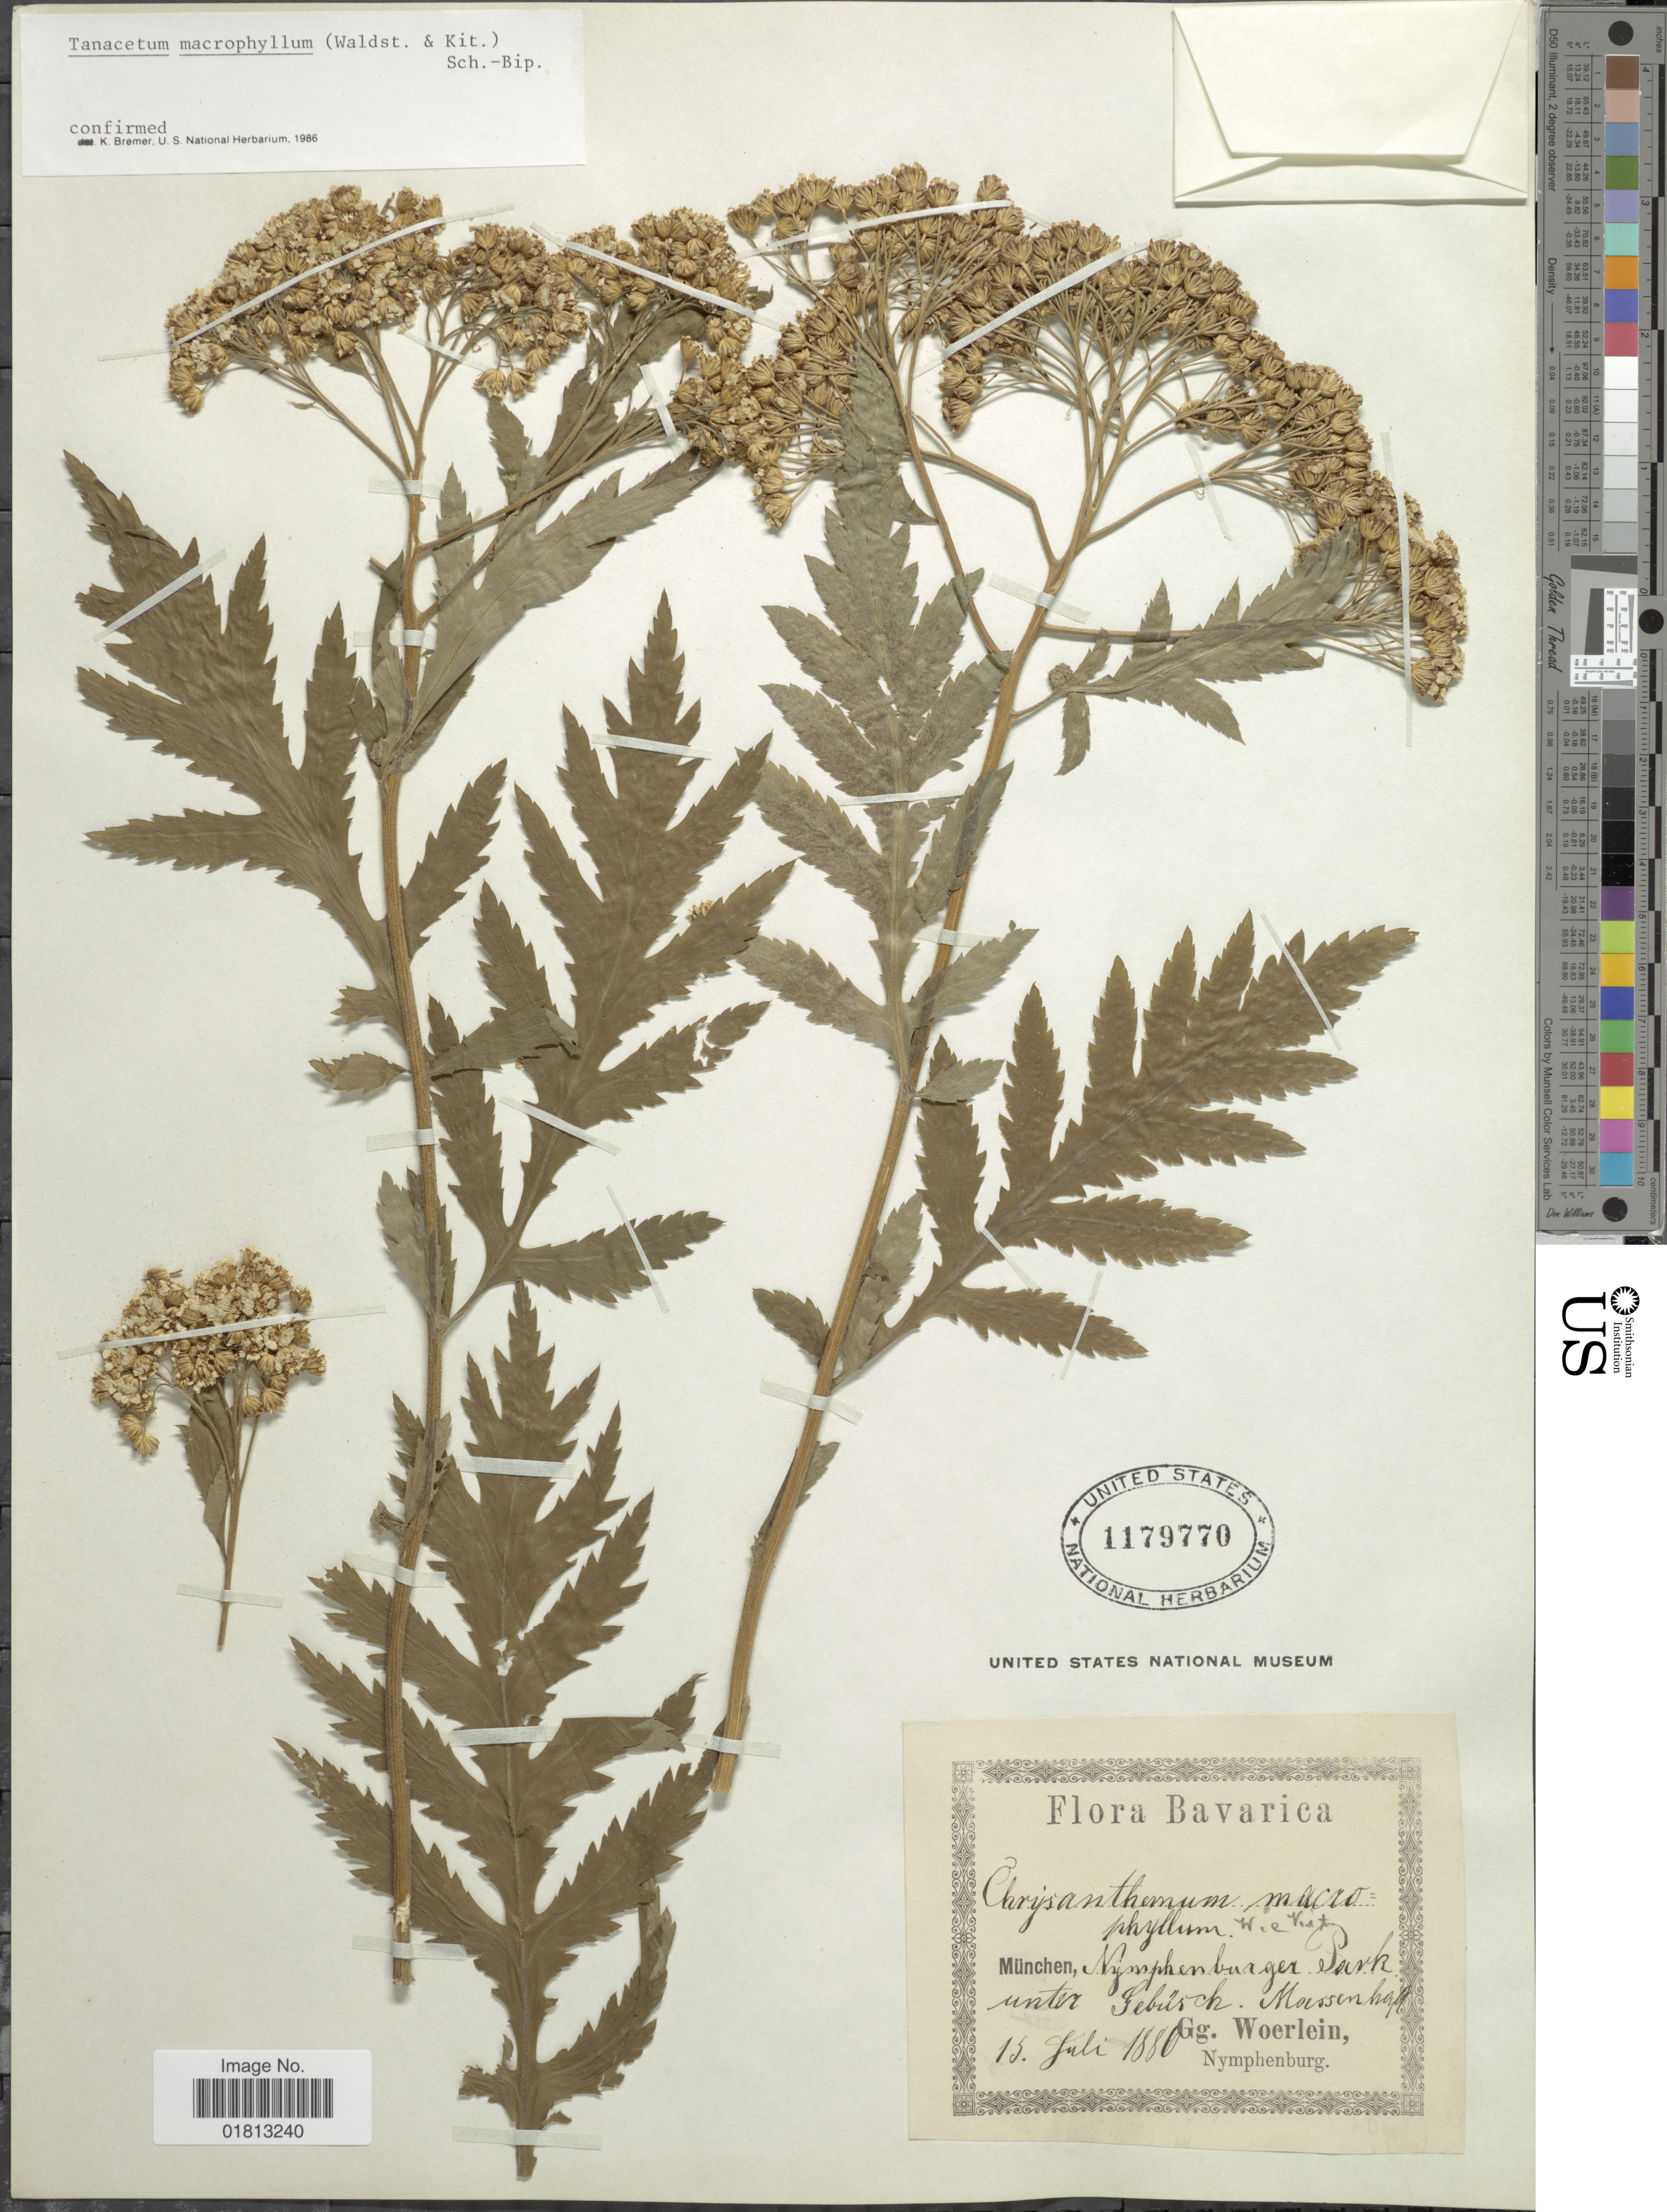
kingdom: Plantae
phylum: Tracheophyta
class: Magnoliopsida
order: Asterales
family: Asteraceae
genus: Tanacetum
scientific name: Tanacetum macrophyllum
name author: (Waldst. & Kit.) Sch. Bip.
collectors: G. Woerlein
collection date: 1880-07-15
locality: Munchen, Nymphenburger Park, unter Gebush, MassenHalft [interpreted]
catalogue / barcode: US 1179770